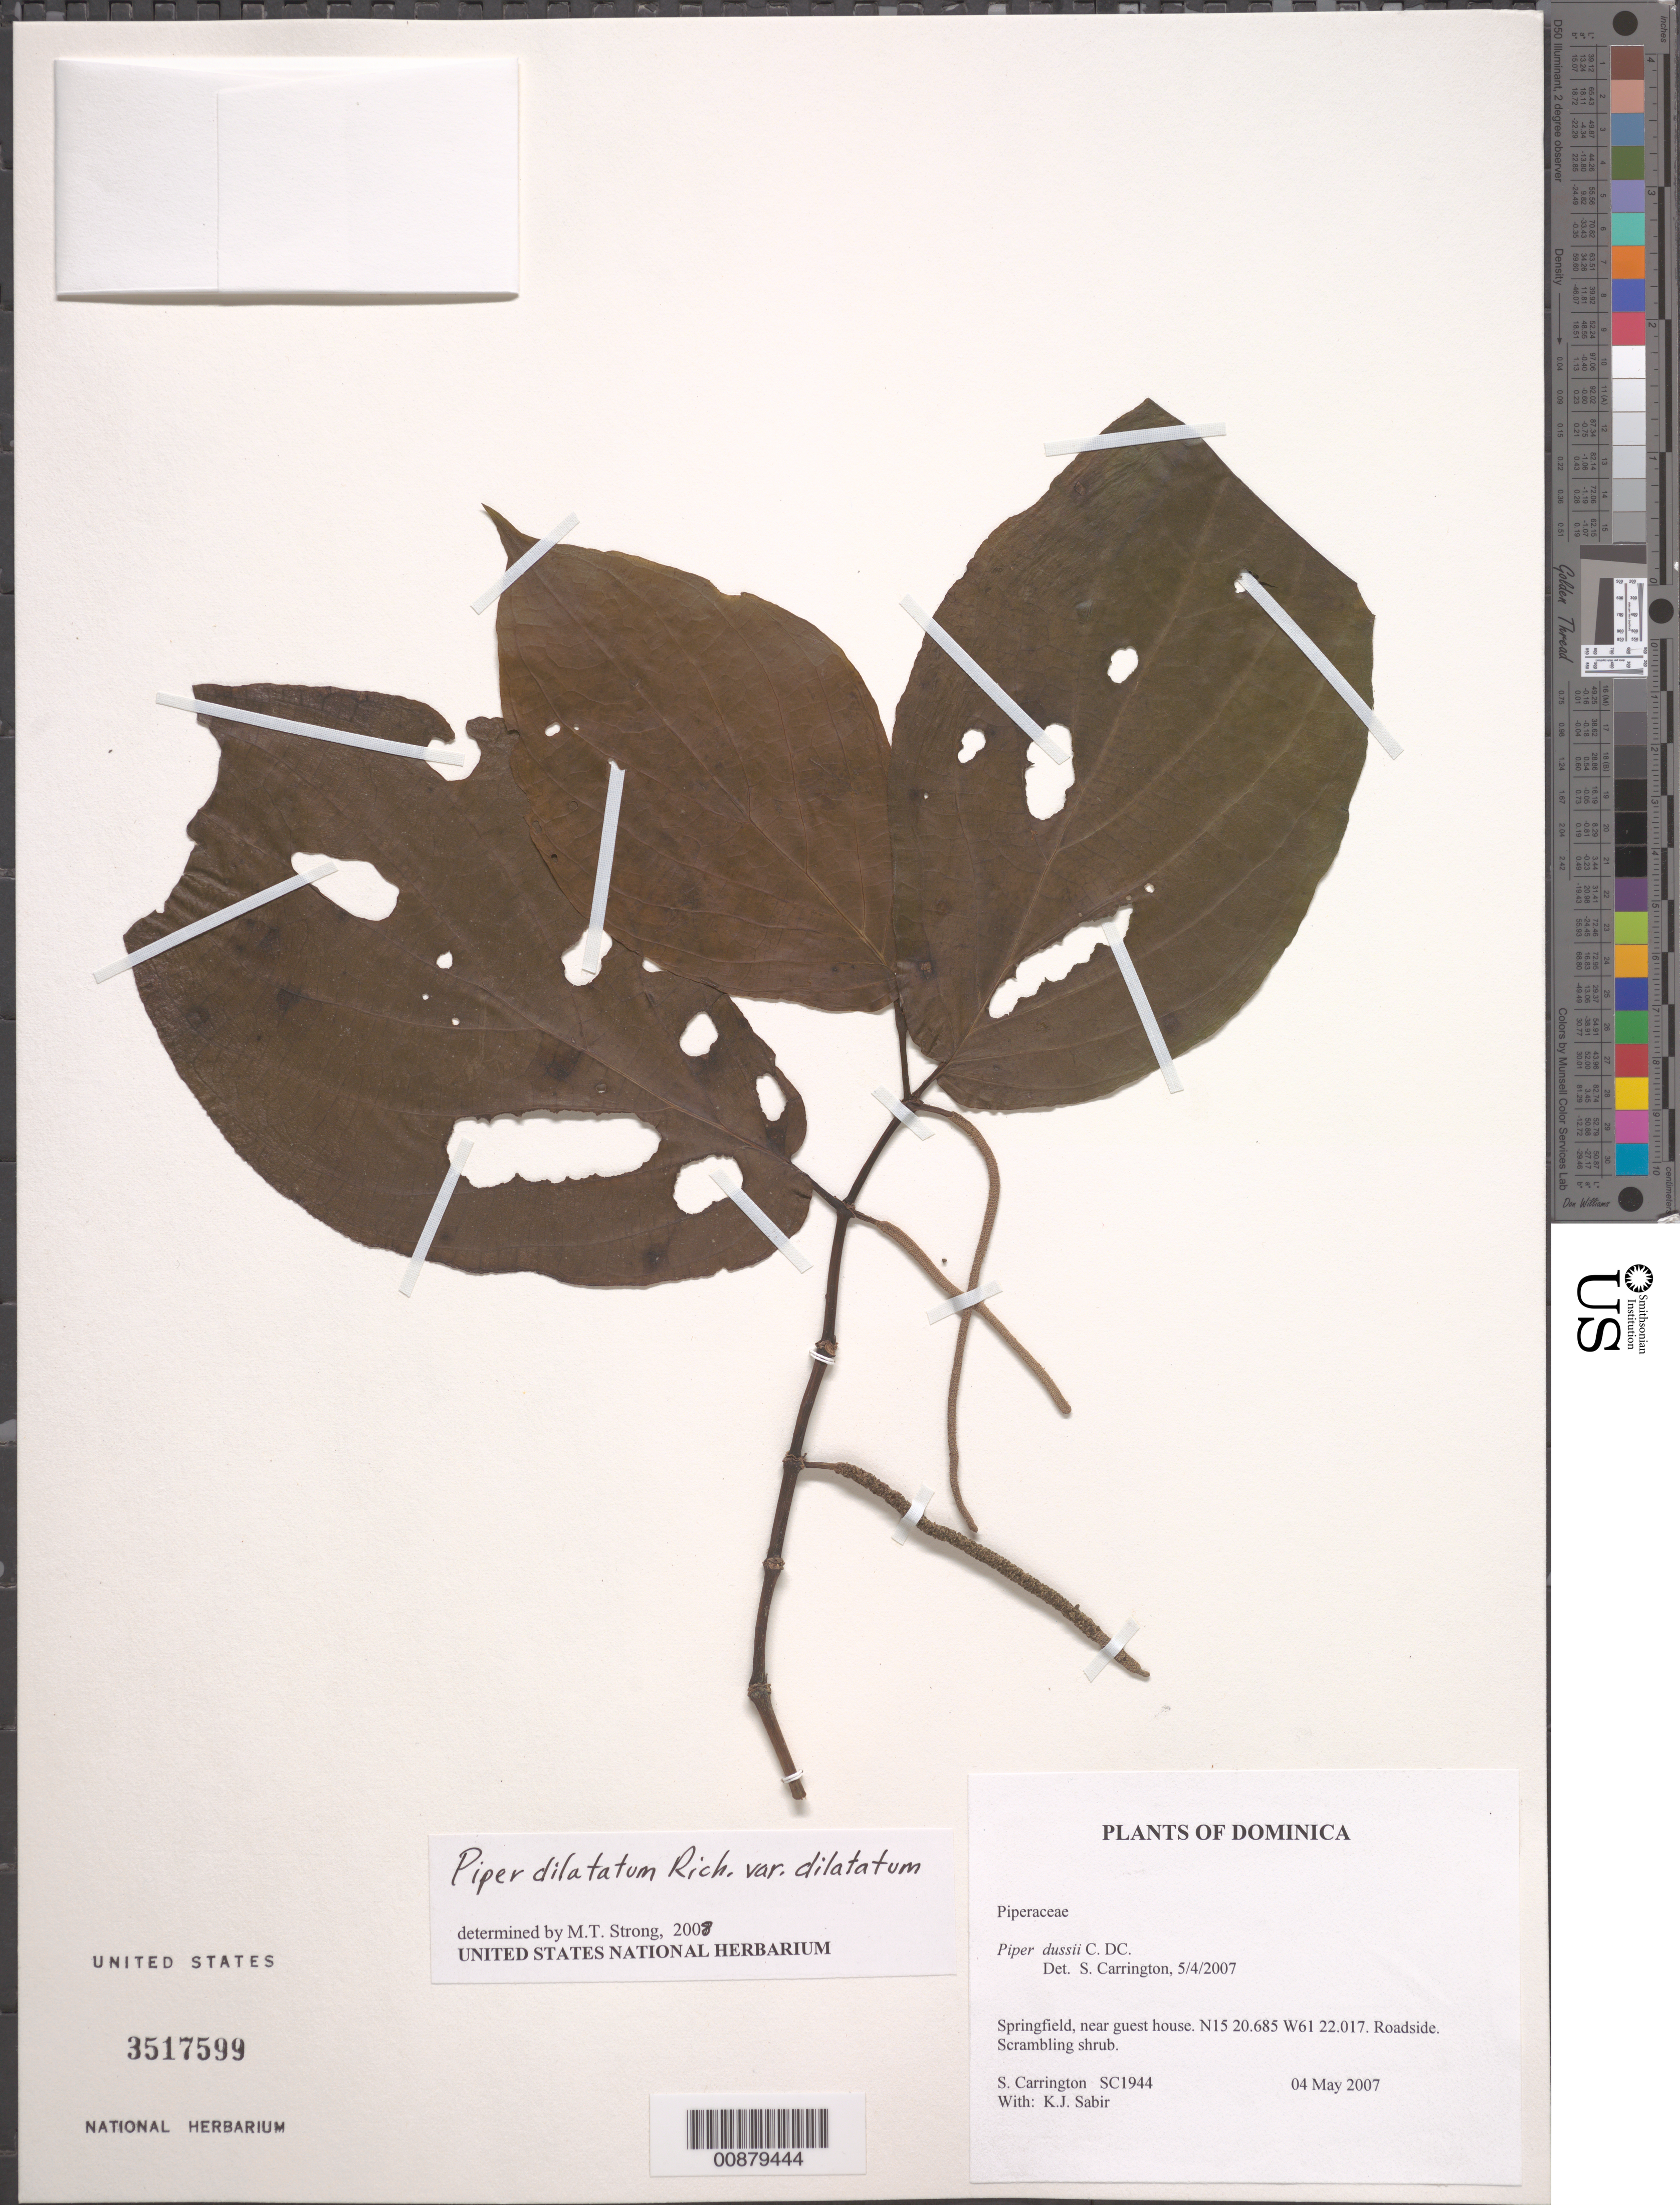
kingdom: Plantae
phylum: Tracheophyta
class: Magnoliopsida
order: Piperales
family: Piperaceae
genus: Piper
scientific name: Piper dilatatum var. dilatatum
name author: Rich.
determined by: Strong, M. T., (US), Smithsonian Institution - National Museum of Natural History (UNITED STATES)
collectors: C. M. S. Carrington & K. Sabir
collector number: SC 1944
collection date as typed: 04 May 2007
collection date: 2007-05-04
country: Dominica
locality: Springfield, near guest house.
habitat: Roadside.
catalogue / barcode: US 3517599